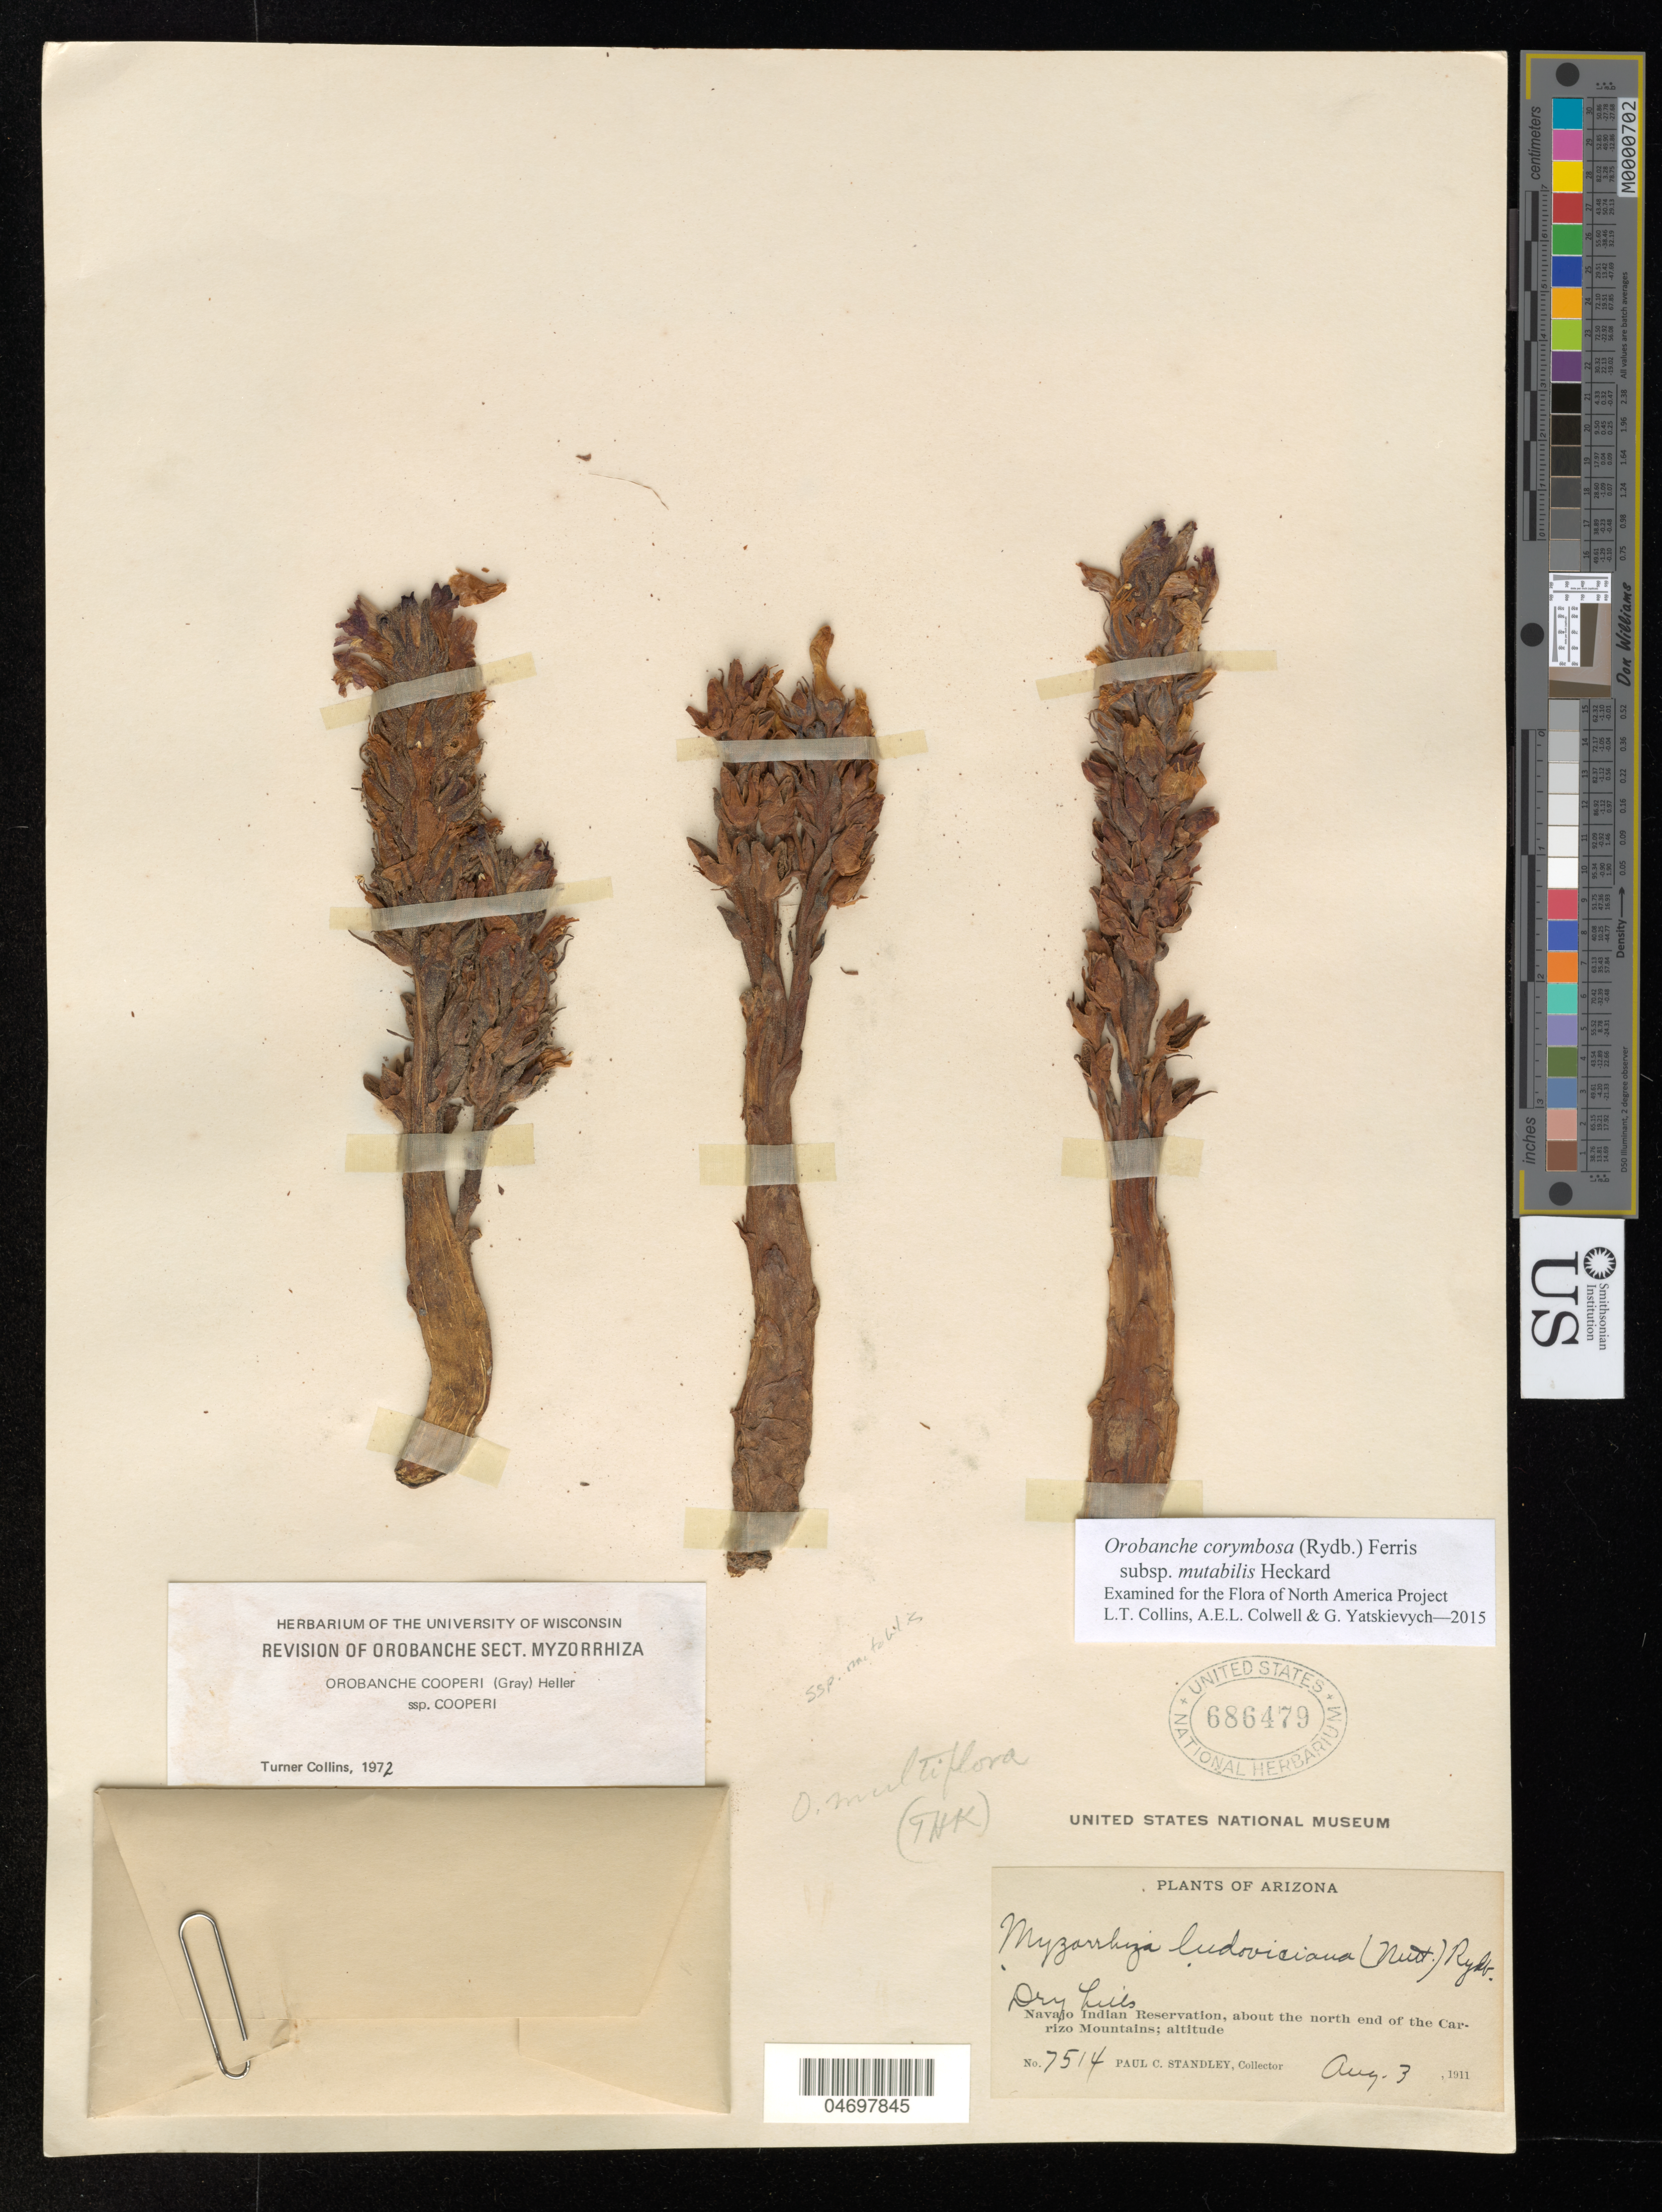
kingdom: Plantae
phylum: Tracheophyta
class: Magnoliopsida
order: Lamiales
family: Orobanchaceae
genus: Orobanche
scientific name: Orobanche corymbosa subsp. mutabilis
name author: Heckard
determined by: Collins, L. T.; Colwell, A. E.; Yatskievych, G. A.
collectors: P. C. Standley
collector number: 7514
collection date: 1911-08-03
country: United States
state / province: Arizona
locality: Along arroyo. Navajo Indian Reservation, about the north end of the Carizo Mountains.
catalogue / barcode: US 686479